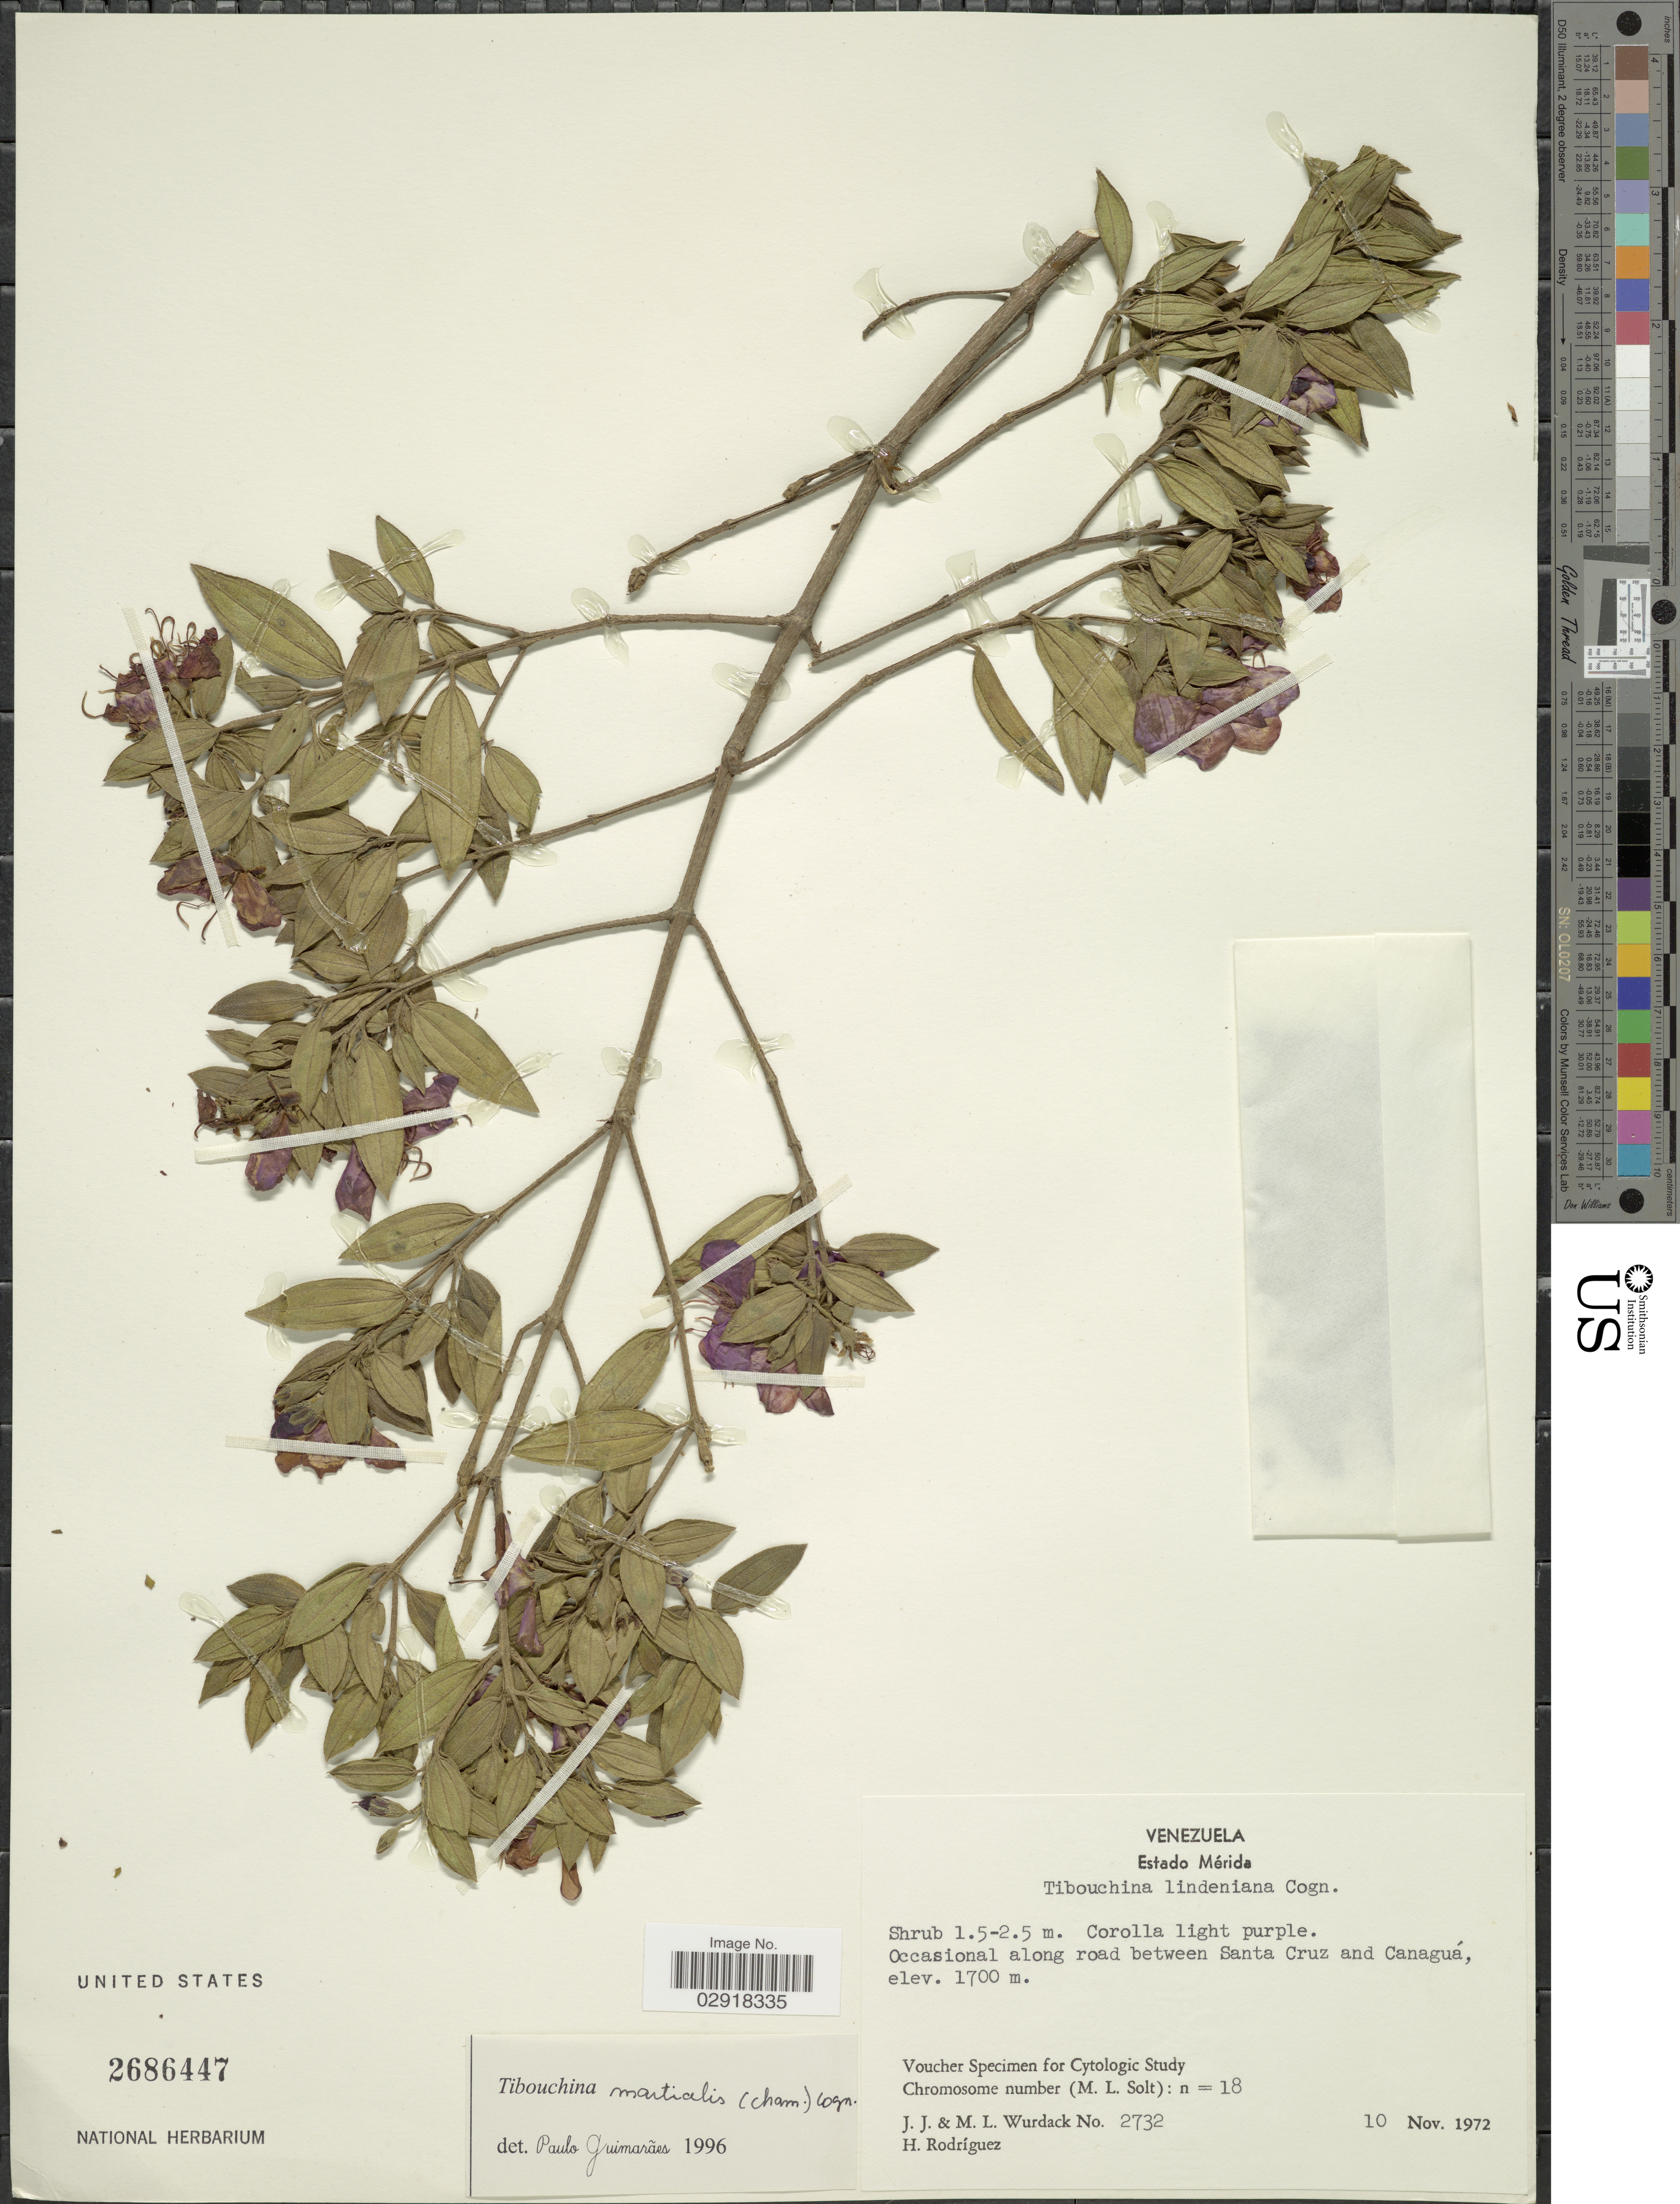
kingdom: Plantae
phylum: Tracheophyta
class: Magnoliopsida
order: Myrtales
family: Melastomataceae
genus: Pleroma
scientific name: Pleroma martiale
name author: (Cham.) Triana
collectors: J. J. Wurdack, M. L. Wurdack & H. Rodríguez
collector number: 2732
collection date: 1972-11-10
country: Venezuela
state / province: Mérida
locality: Occasional along road between Santa Cruz and Canaguá.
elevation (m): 1700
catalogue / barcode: US 2686447